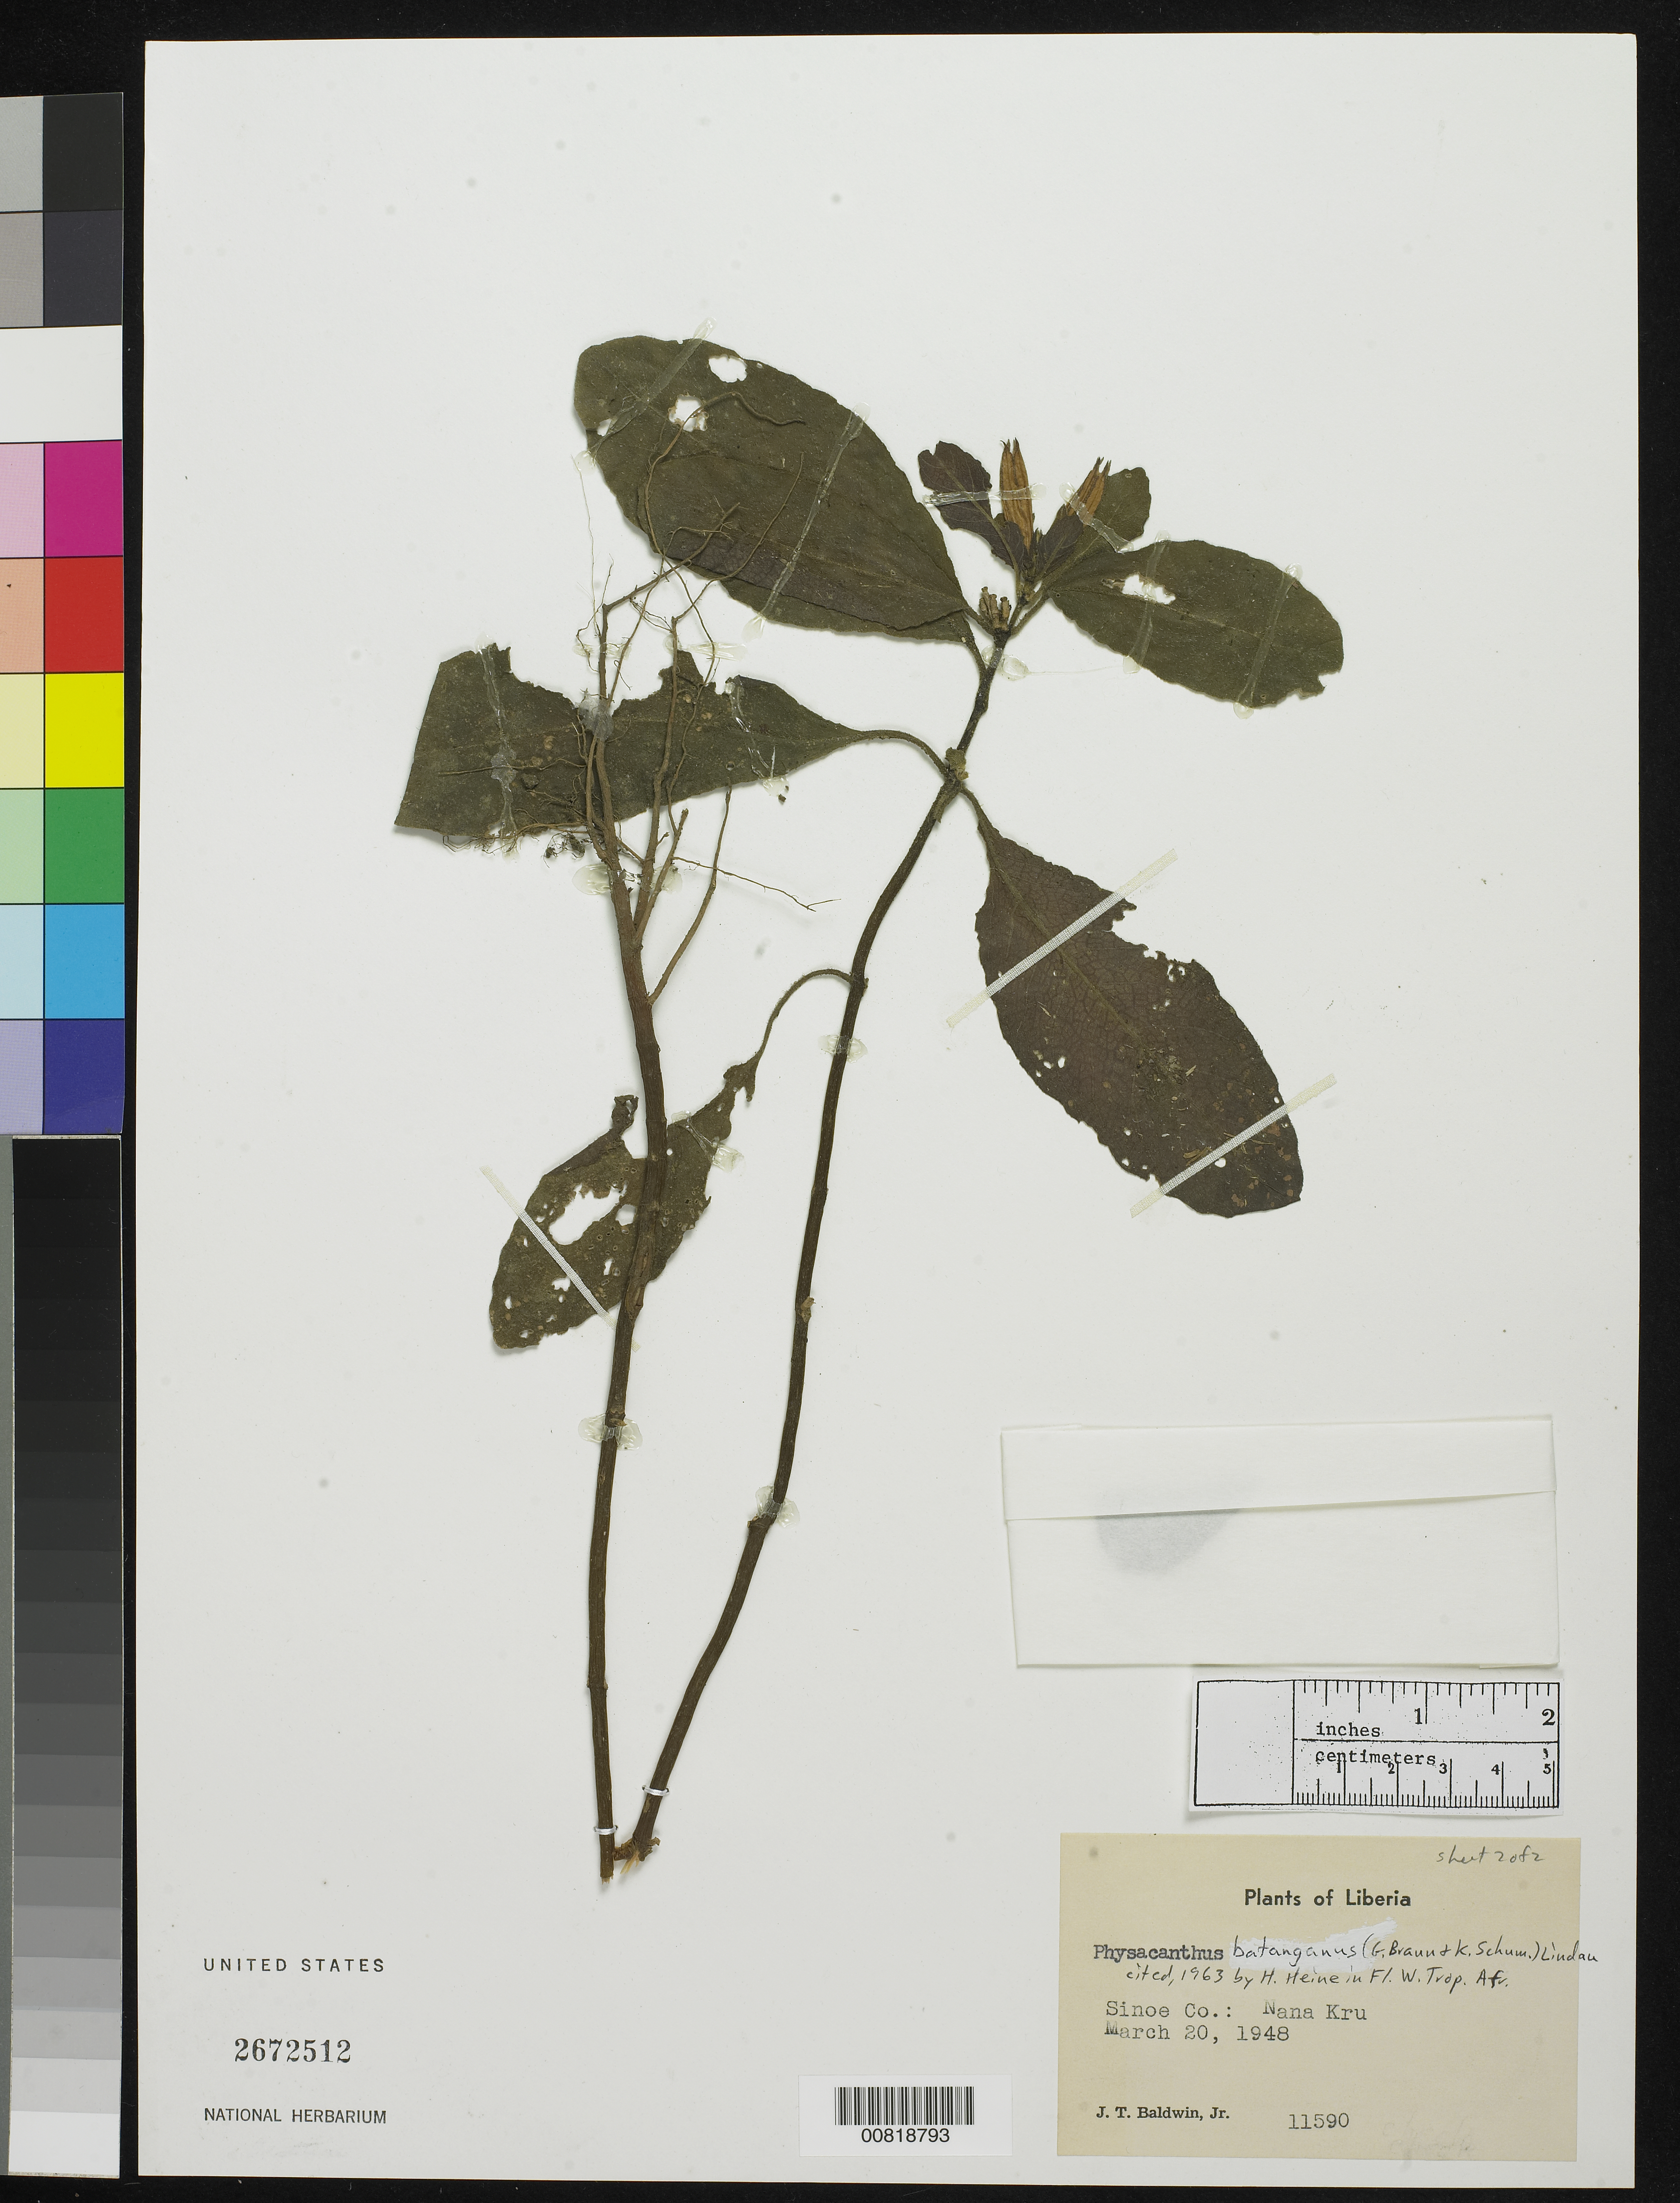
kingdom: Plantae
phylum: Tracheophyta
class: Magnoliopsida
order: Lamiales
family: Acanthaceae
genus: Physacanthus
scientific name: Physacanthus batanganus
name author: (G. Braun & K. Schum.) Lindau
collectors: J. T. Baldwin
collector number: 11590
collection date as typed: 20 Mar 1948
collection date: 1948-03-20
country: Liberia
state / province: Sinoe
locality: Nana-Kru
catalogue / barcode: US 2672512